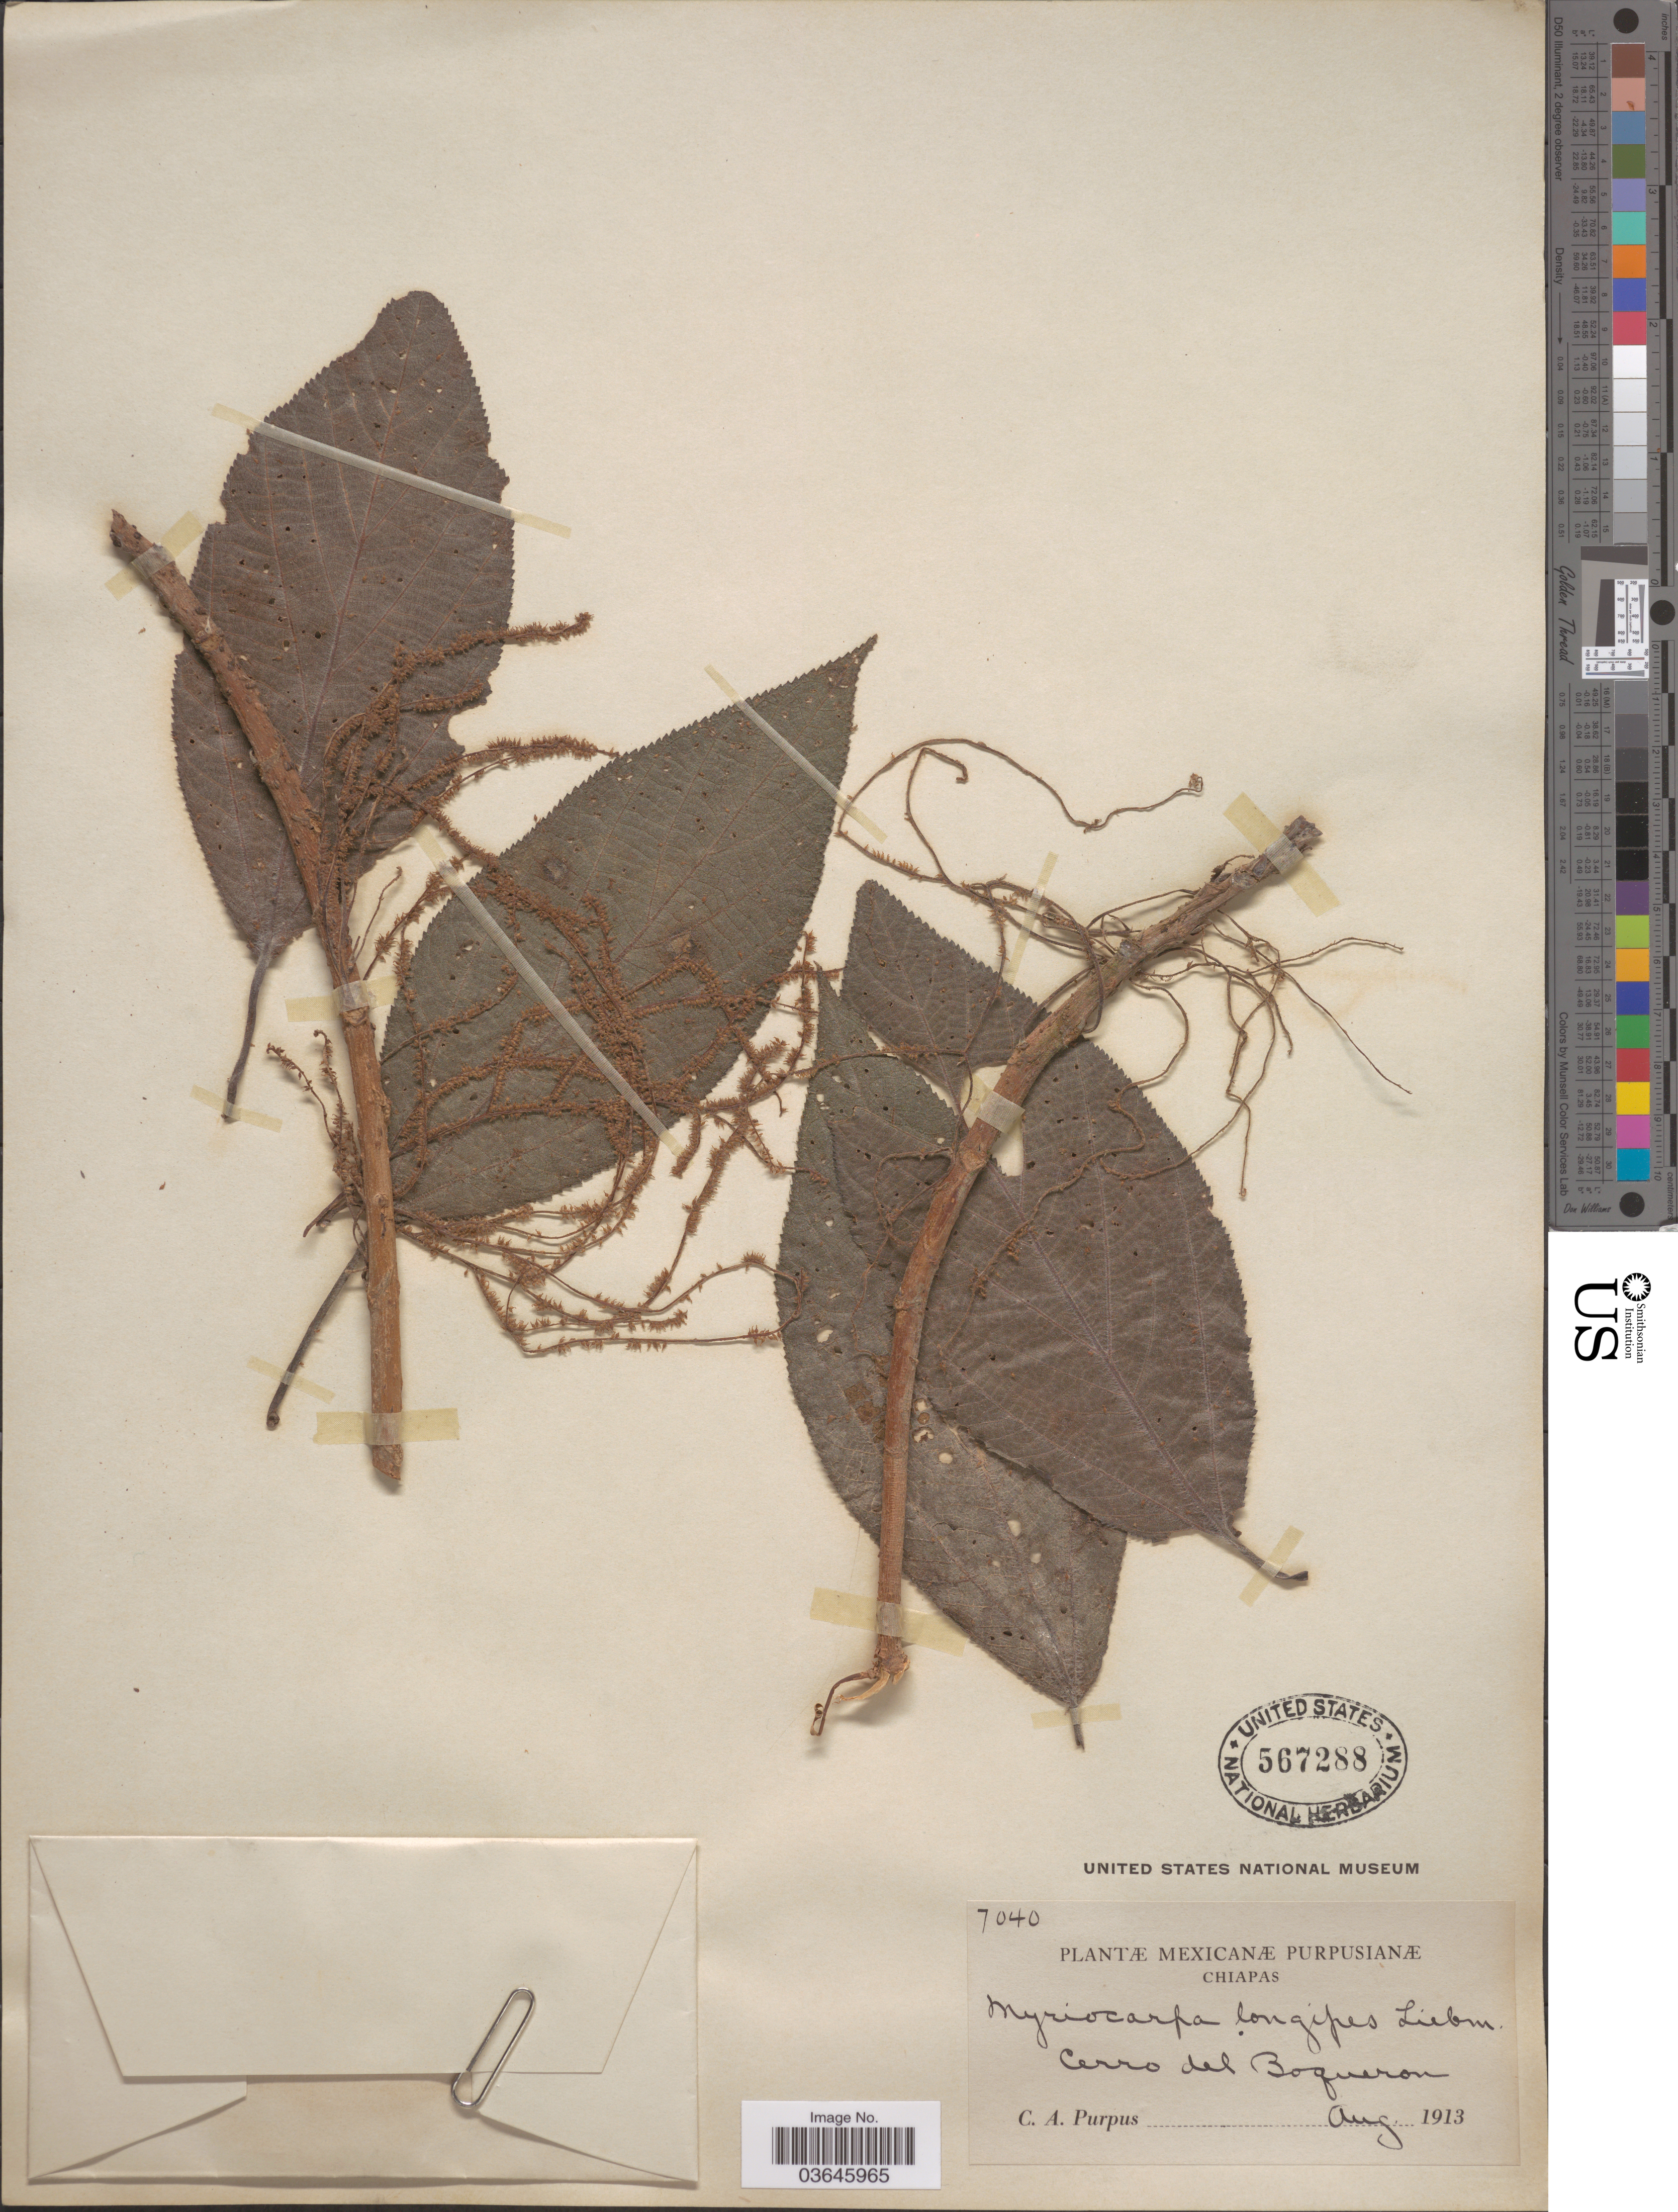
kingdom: Plantae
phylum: Tracheophyta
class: Magnoliopsida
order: Rosales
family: Urticaceae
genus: Myriocarpa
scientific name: Myriocarpa longipes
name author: Liebm.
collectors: C. A. Purpus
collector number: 7040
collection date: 1913-08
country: Mexico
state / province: Chiapas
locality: Cerro del Boqueron.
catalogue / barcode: US 567288